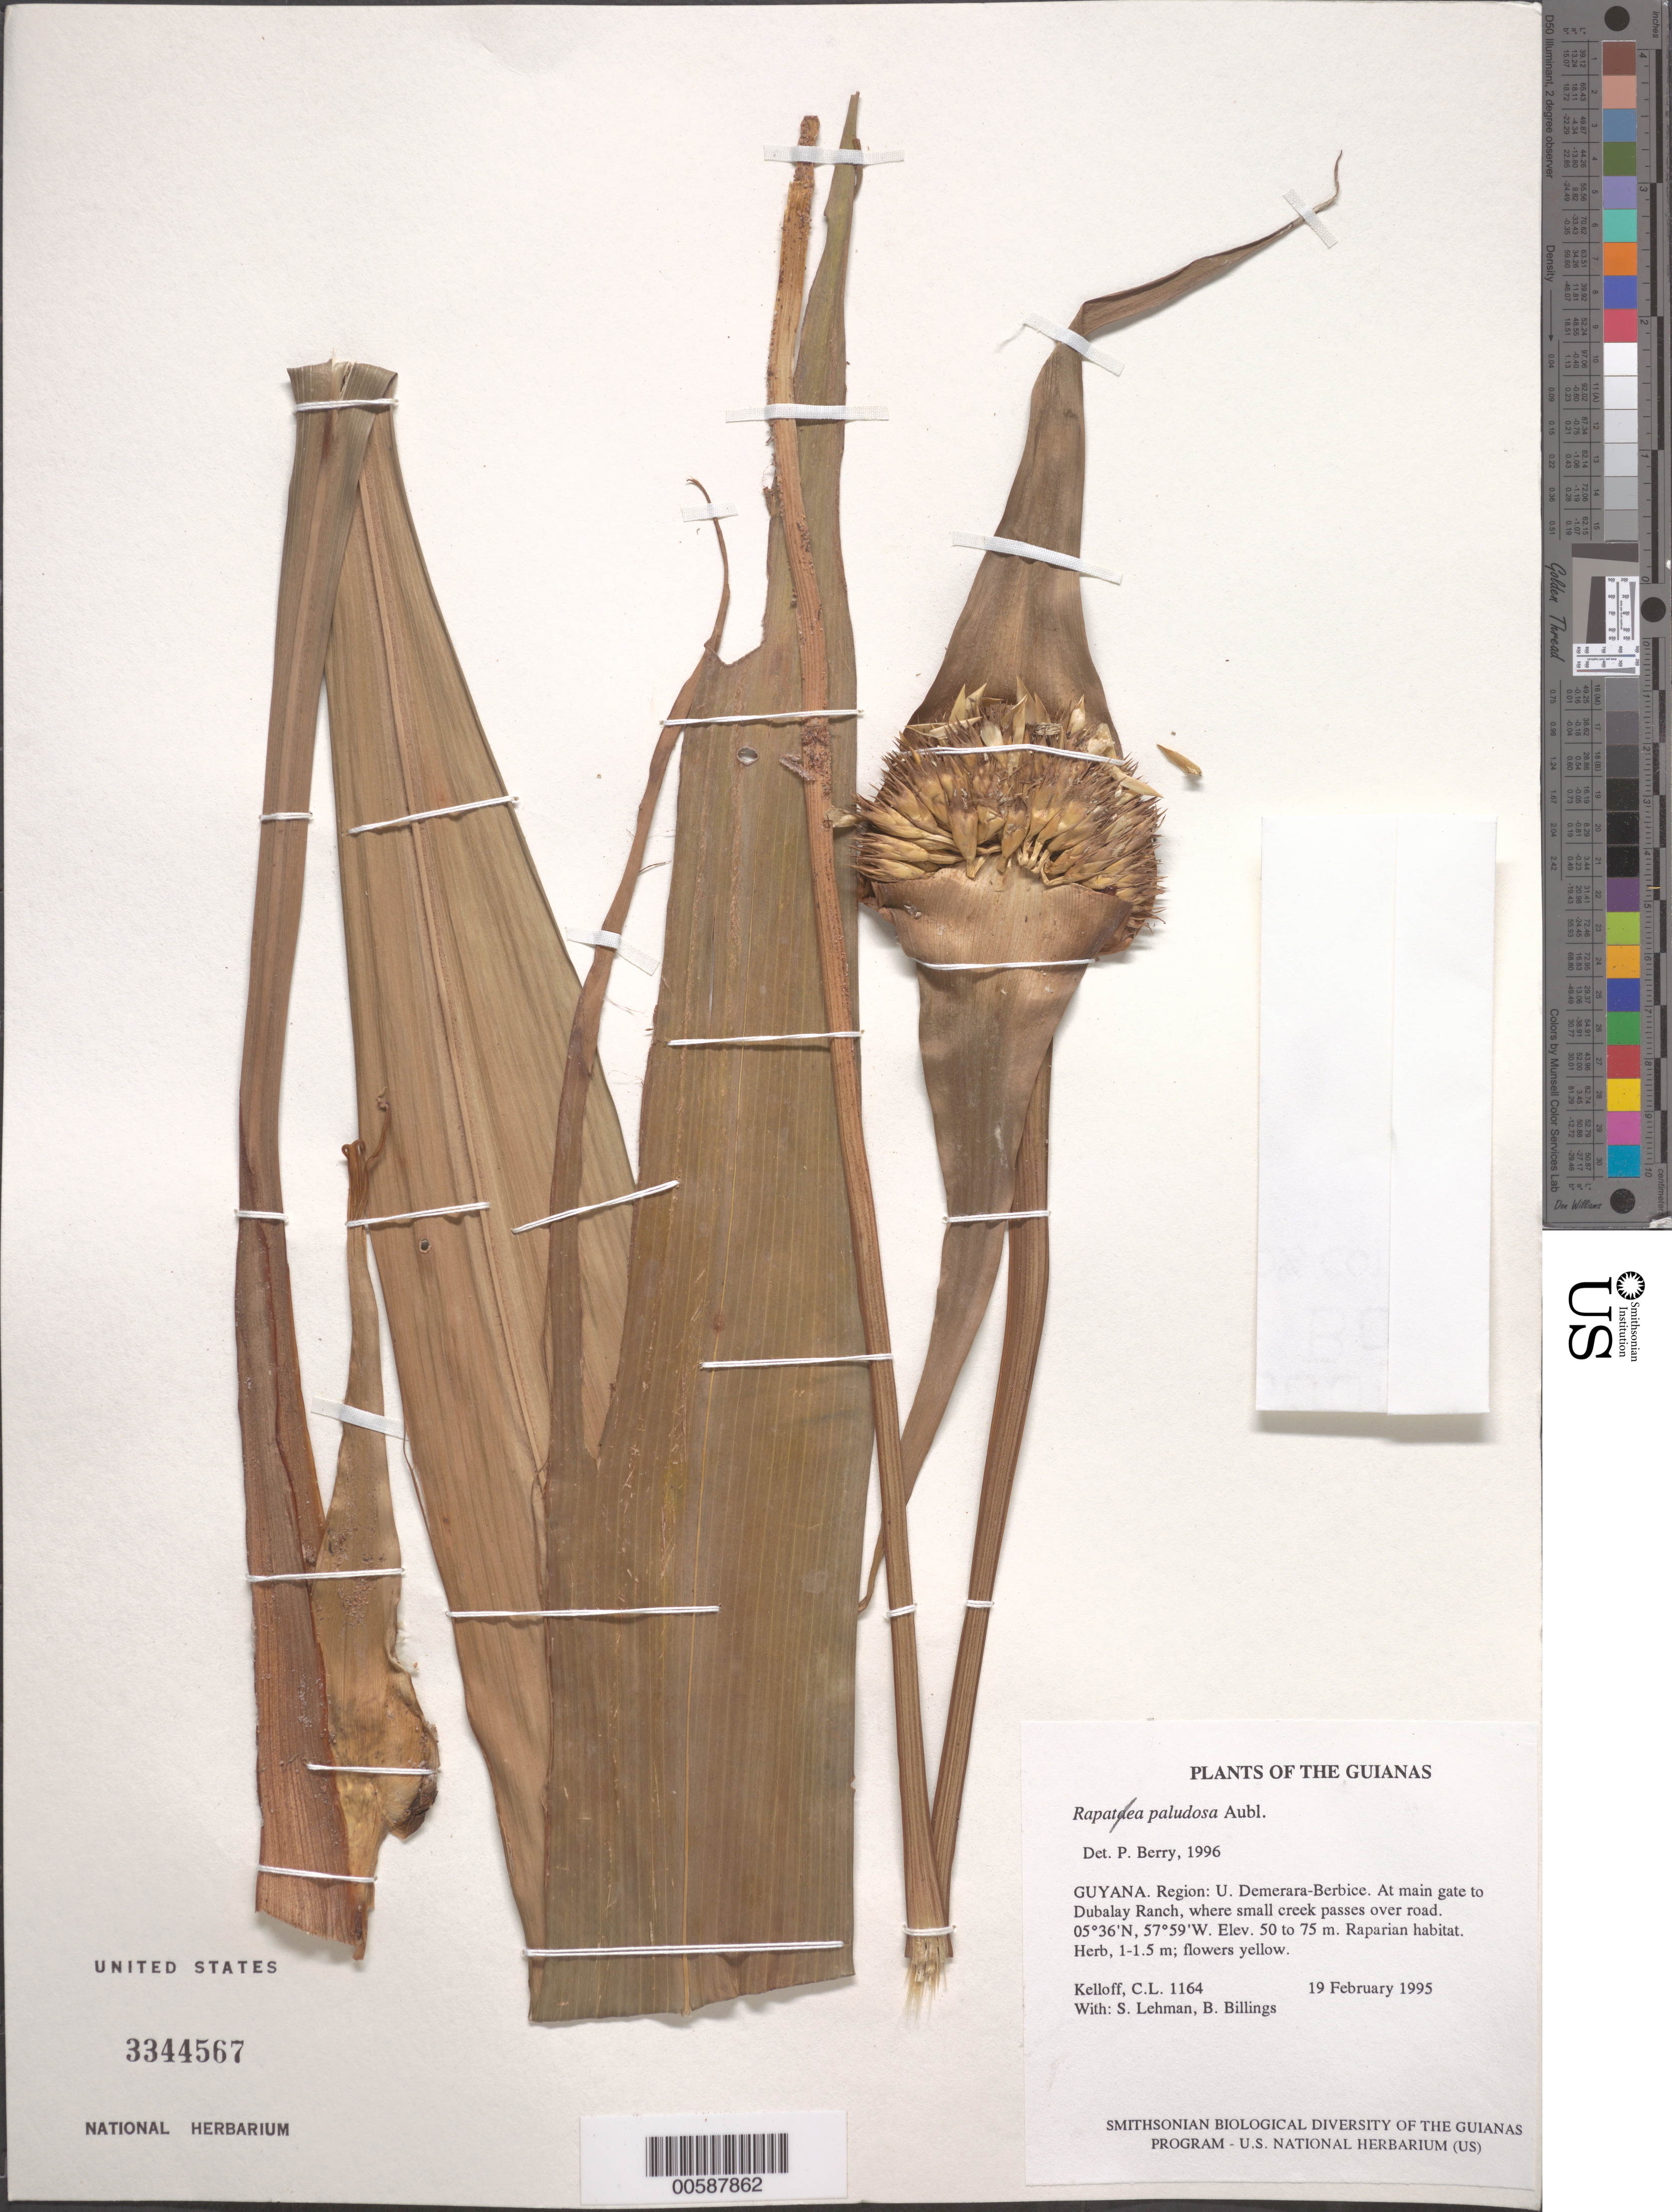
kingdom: Plantae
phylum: Tracheophyta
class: Liliopsida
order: Poales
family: Rapateaceae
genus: Rapatea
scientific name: Rapatea paludosa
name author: Aubl.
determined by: Berry, P. E., (WIS), University of Wisconsin - Madison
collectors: C. L. Kelloff, S. Lehman & B. Billings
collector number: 1164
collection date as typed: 19 February 1995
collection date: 1995-02-19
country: Guyana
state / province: U. Demerara-Berbice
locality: At main gate to Dubalay Ranch, where small creek passes over road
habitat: Raparian habitat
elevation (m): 50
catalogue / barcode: US 3344567